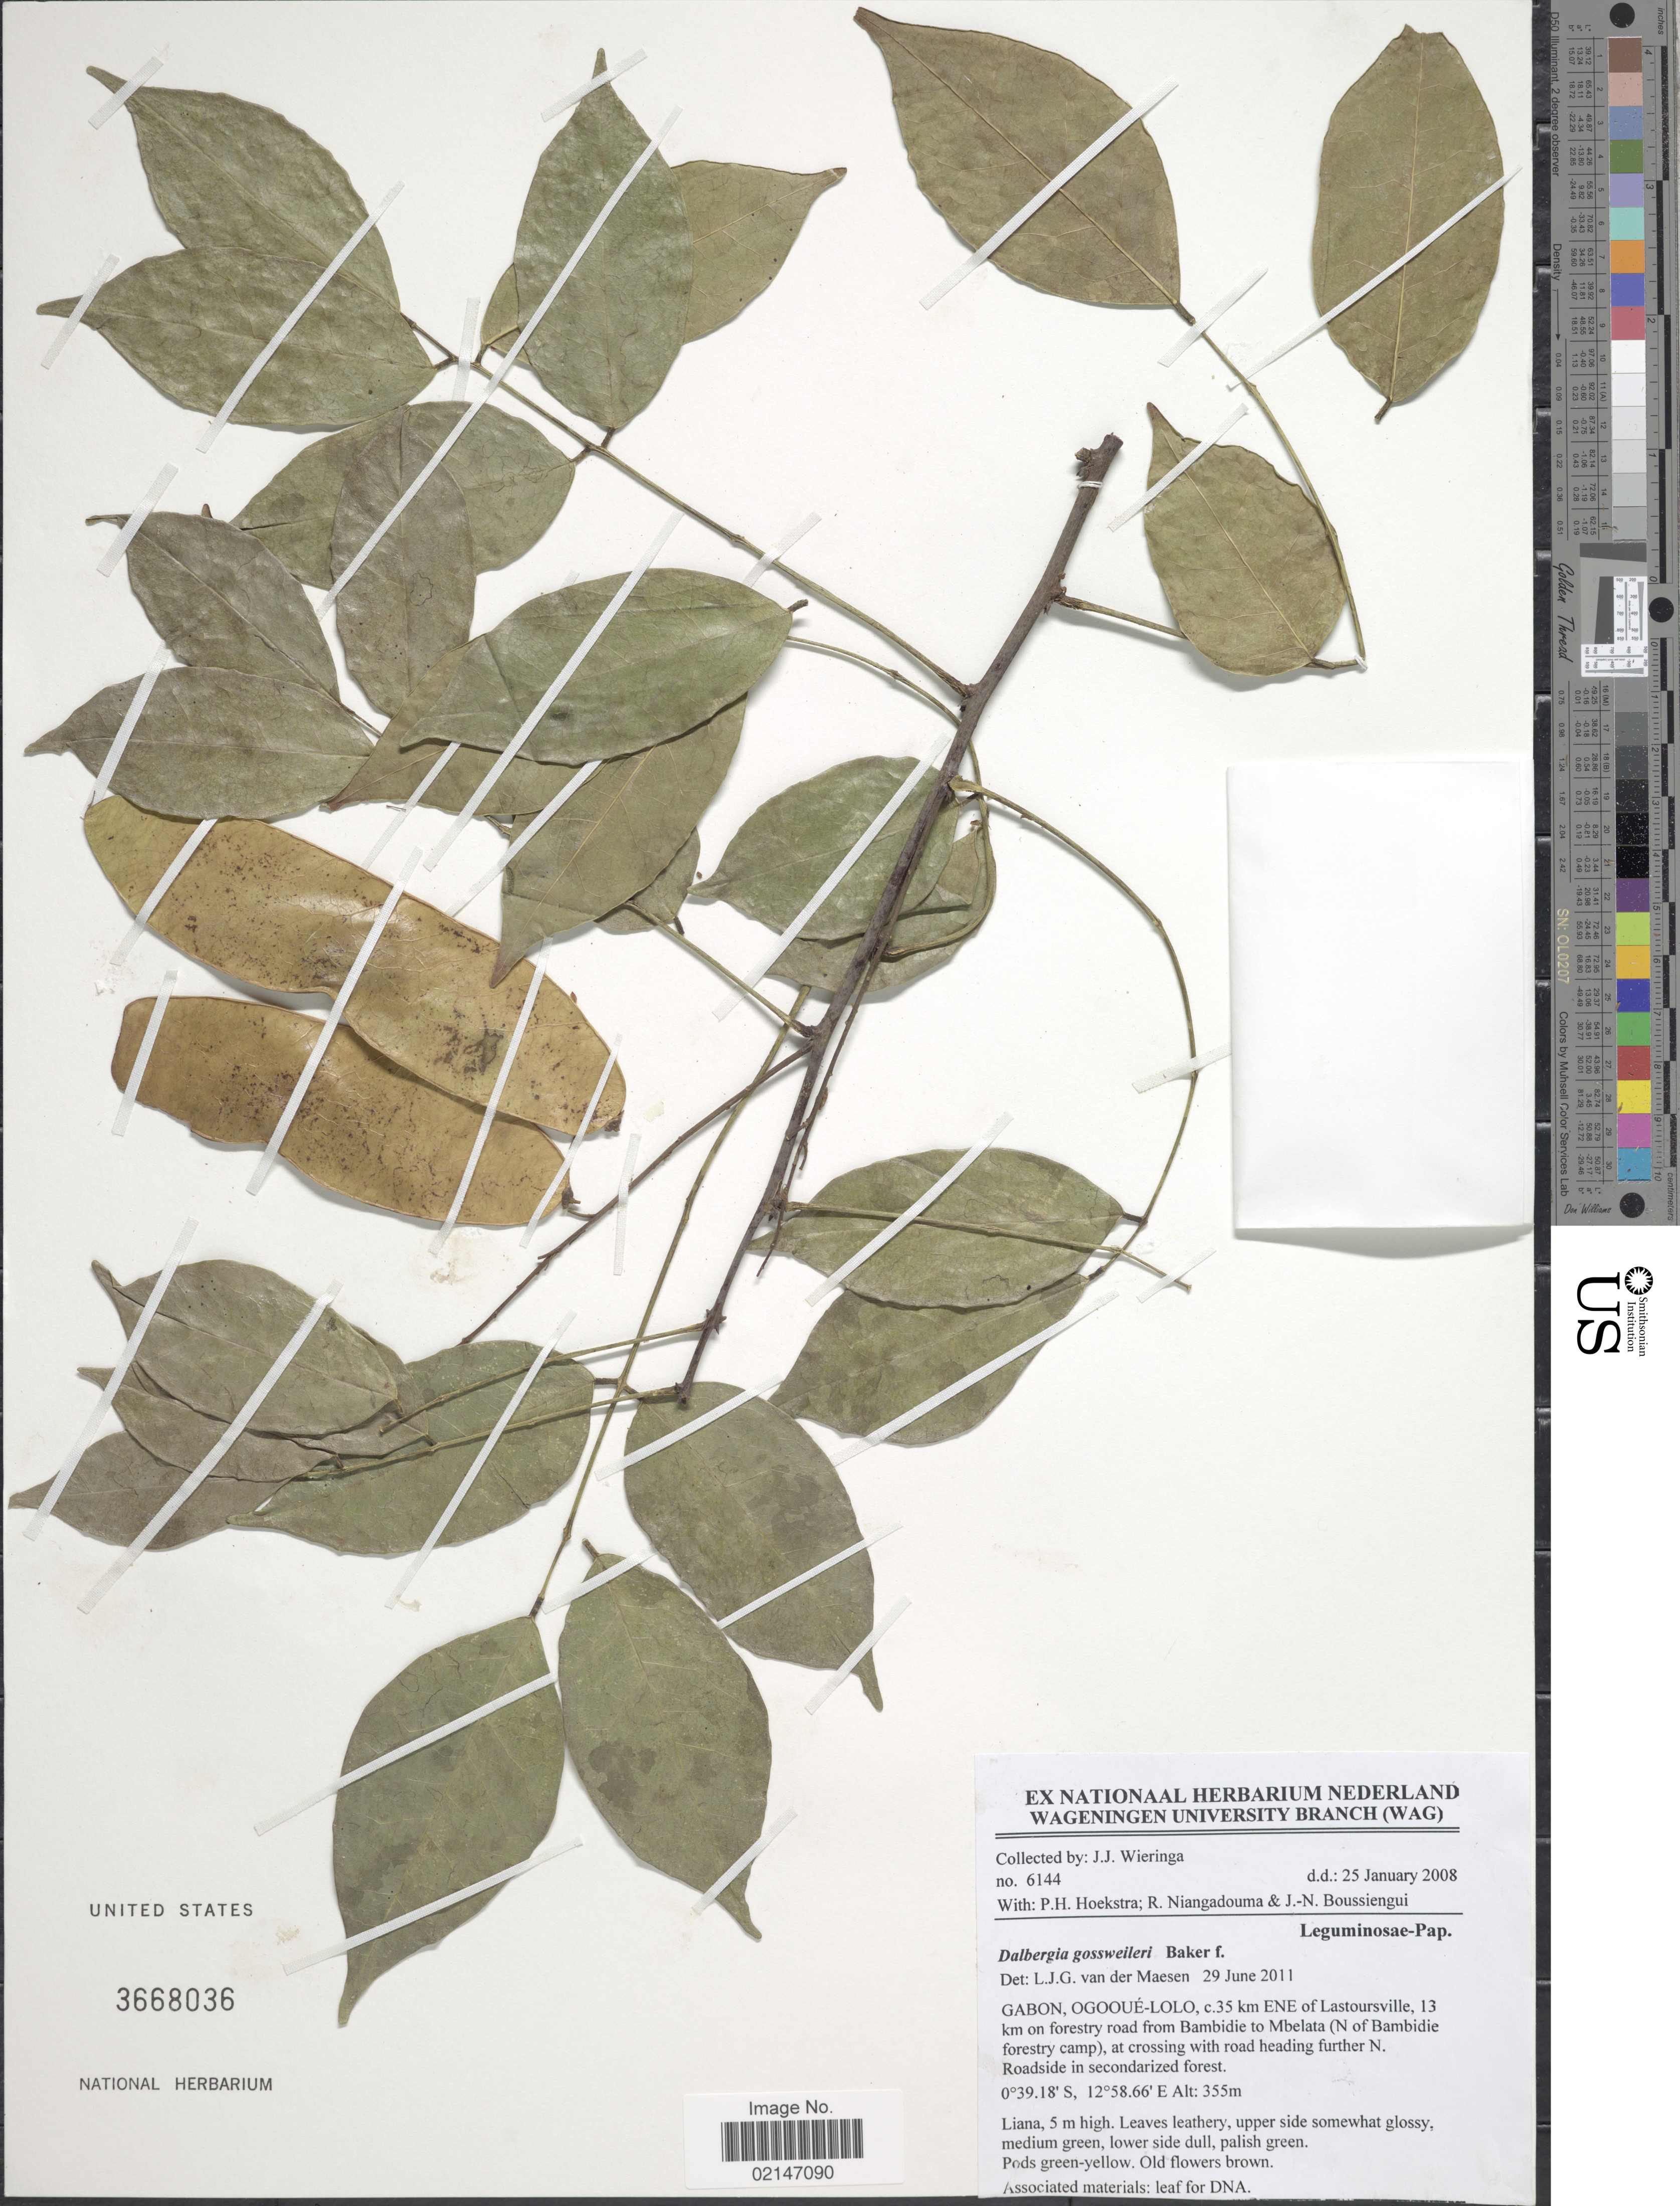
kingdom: Plantae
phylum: Tracheophyta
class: Magnoliopsida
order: Fabales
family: Fabaceae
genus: Dalbergia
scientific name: Dalbergia gossweileri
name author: Baker f.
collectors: J. Wieringa, P. Hoekstra, R. Niangadouma & J. Boussiengui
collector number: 6144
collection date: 2008-01-25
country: Gabon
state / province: Ogooue-Lolo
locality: C.35 km ENE of Lastoursville, 13 km on forestry road from Bambidie to Mbelata (N of Bambidie forestry camp), at crossing with road heading further N. roadside in secondarized forest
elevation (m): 355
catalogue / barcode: US 3668036